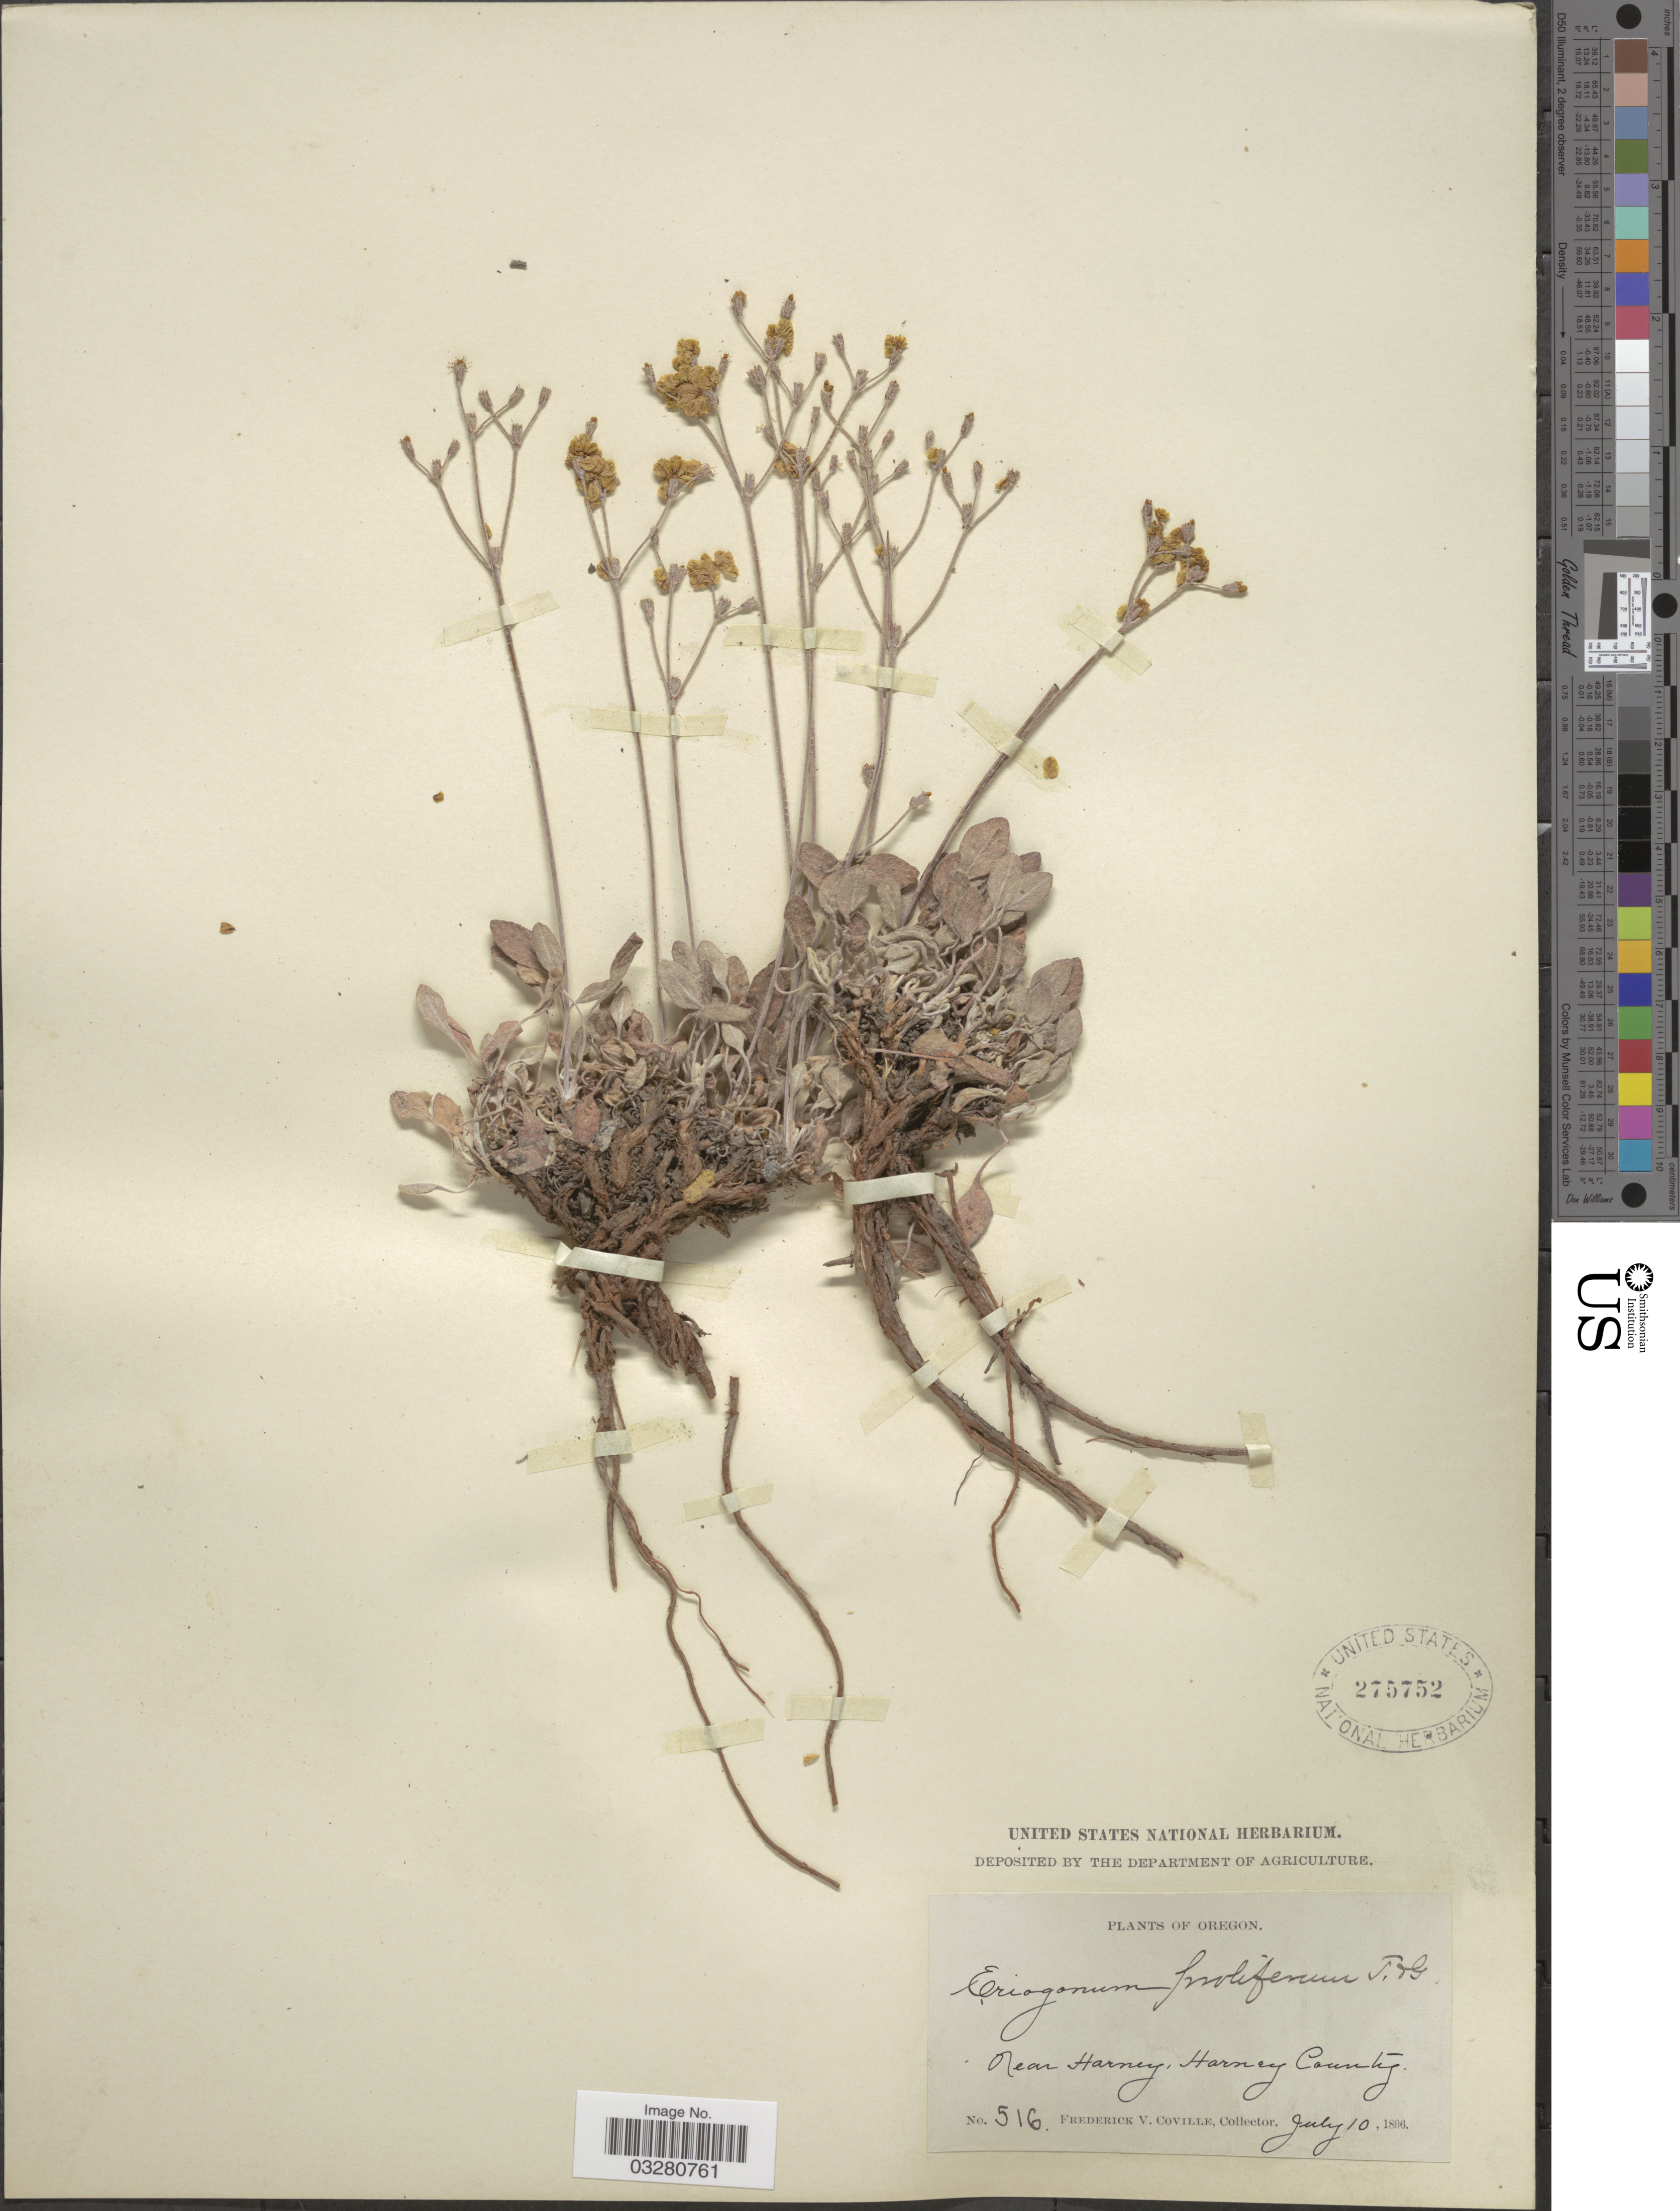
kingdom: Plantae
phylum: Tracheophyta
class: Magnoliopsida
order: Caryophyllales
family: Polygonaceae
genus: Eriogonum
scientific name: Eriogonum strictum subsp. anserinum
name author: (Greene) Munz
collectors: F. V. Coville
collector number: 516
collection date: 1896-07-10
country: United States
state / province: Oregon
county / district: Harney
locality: Near Harney, Harney County.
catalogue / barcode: US 275752